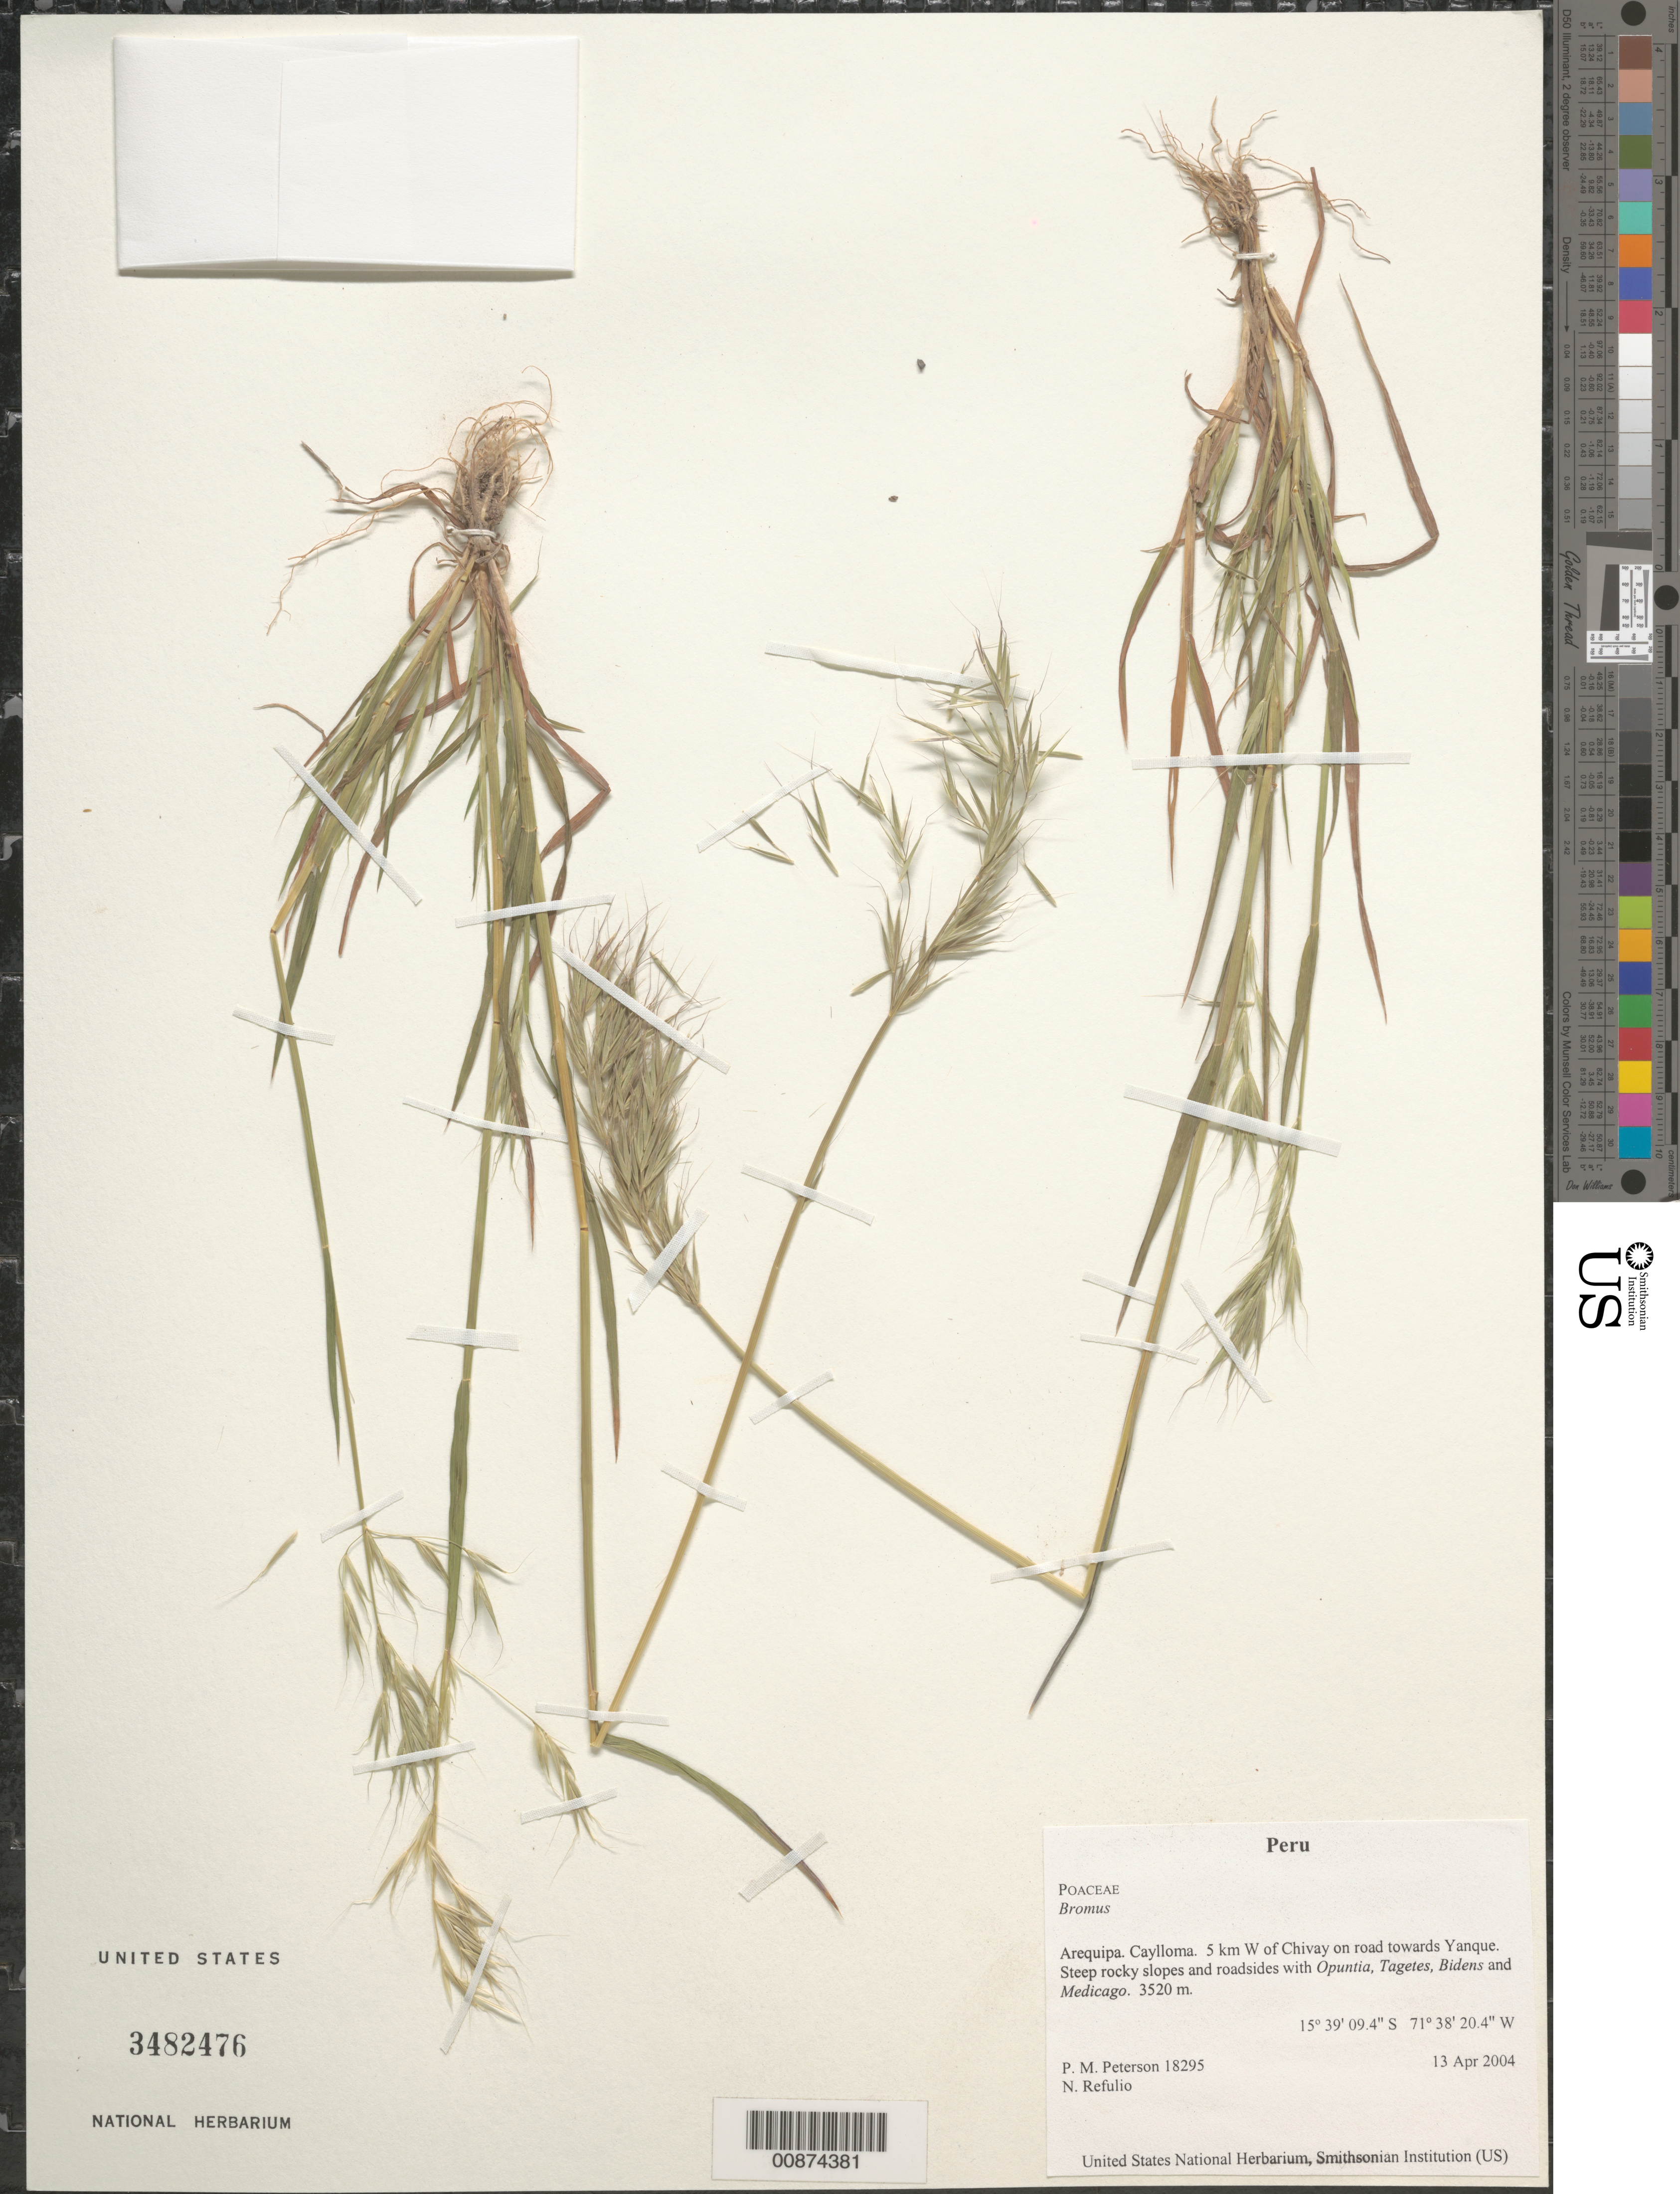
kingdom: Plantae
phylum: Tracheophyta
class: Liliopsida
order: Poales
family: Poaceae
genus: Bromus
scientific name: Bromus sp.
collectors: P. M. Peterson & N. Refulio-Rodríguez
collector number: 18295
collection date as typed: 13 Apr 2004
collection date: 2004-04-13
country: Peru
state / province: Arequipa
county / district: Caylloma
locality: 5 km W of Chivay on road towards Yanque. Steep rocky slopes and roadsides with Opuntia, Tagetes, Bidens and Medicago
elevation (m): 3520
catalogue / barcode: US 3482476